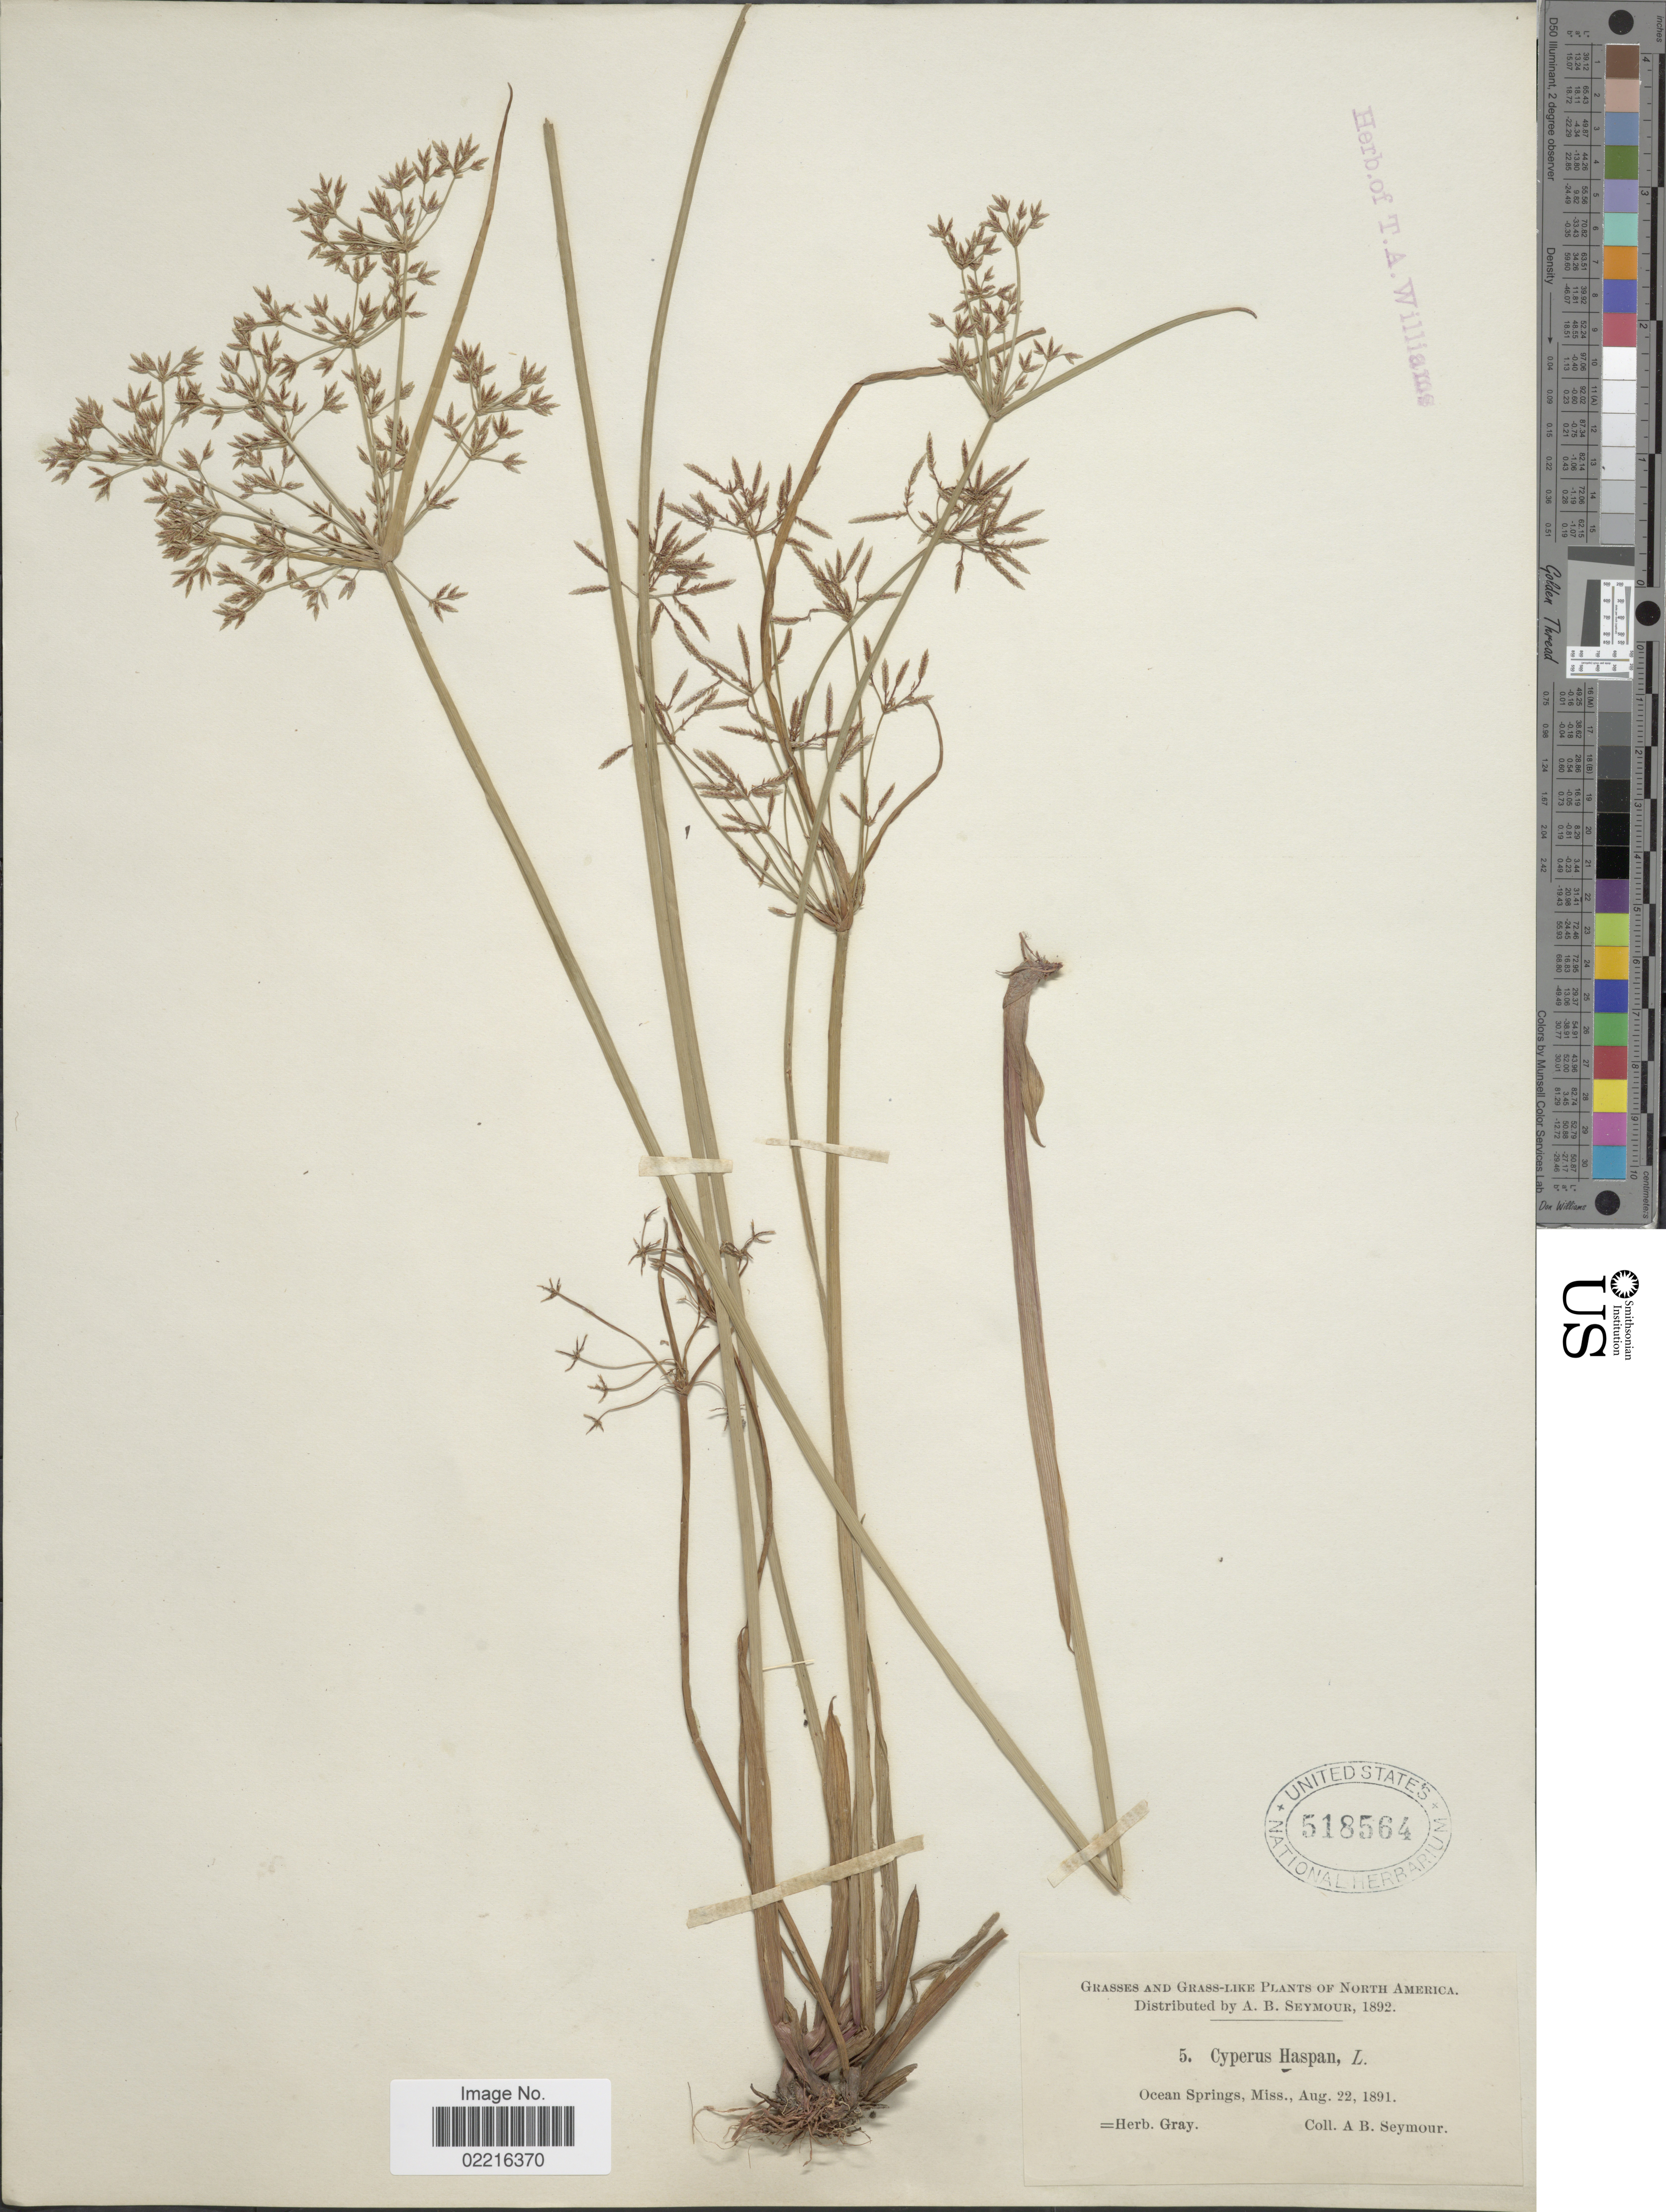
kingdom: Plantae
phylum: Tracheophyta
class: Liliopsida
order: Poales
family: Cyperaceae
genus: Cyperus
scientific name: Cyperus haspan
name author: L.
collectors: A. Seymour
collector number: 5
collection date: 1891-08-22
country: United States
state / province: Mississippi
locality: Ocean Springs, Miss.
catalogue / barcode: US 518564